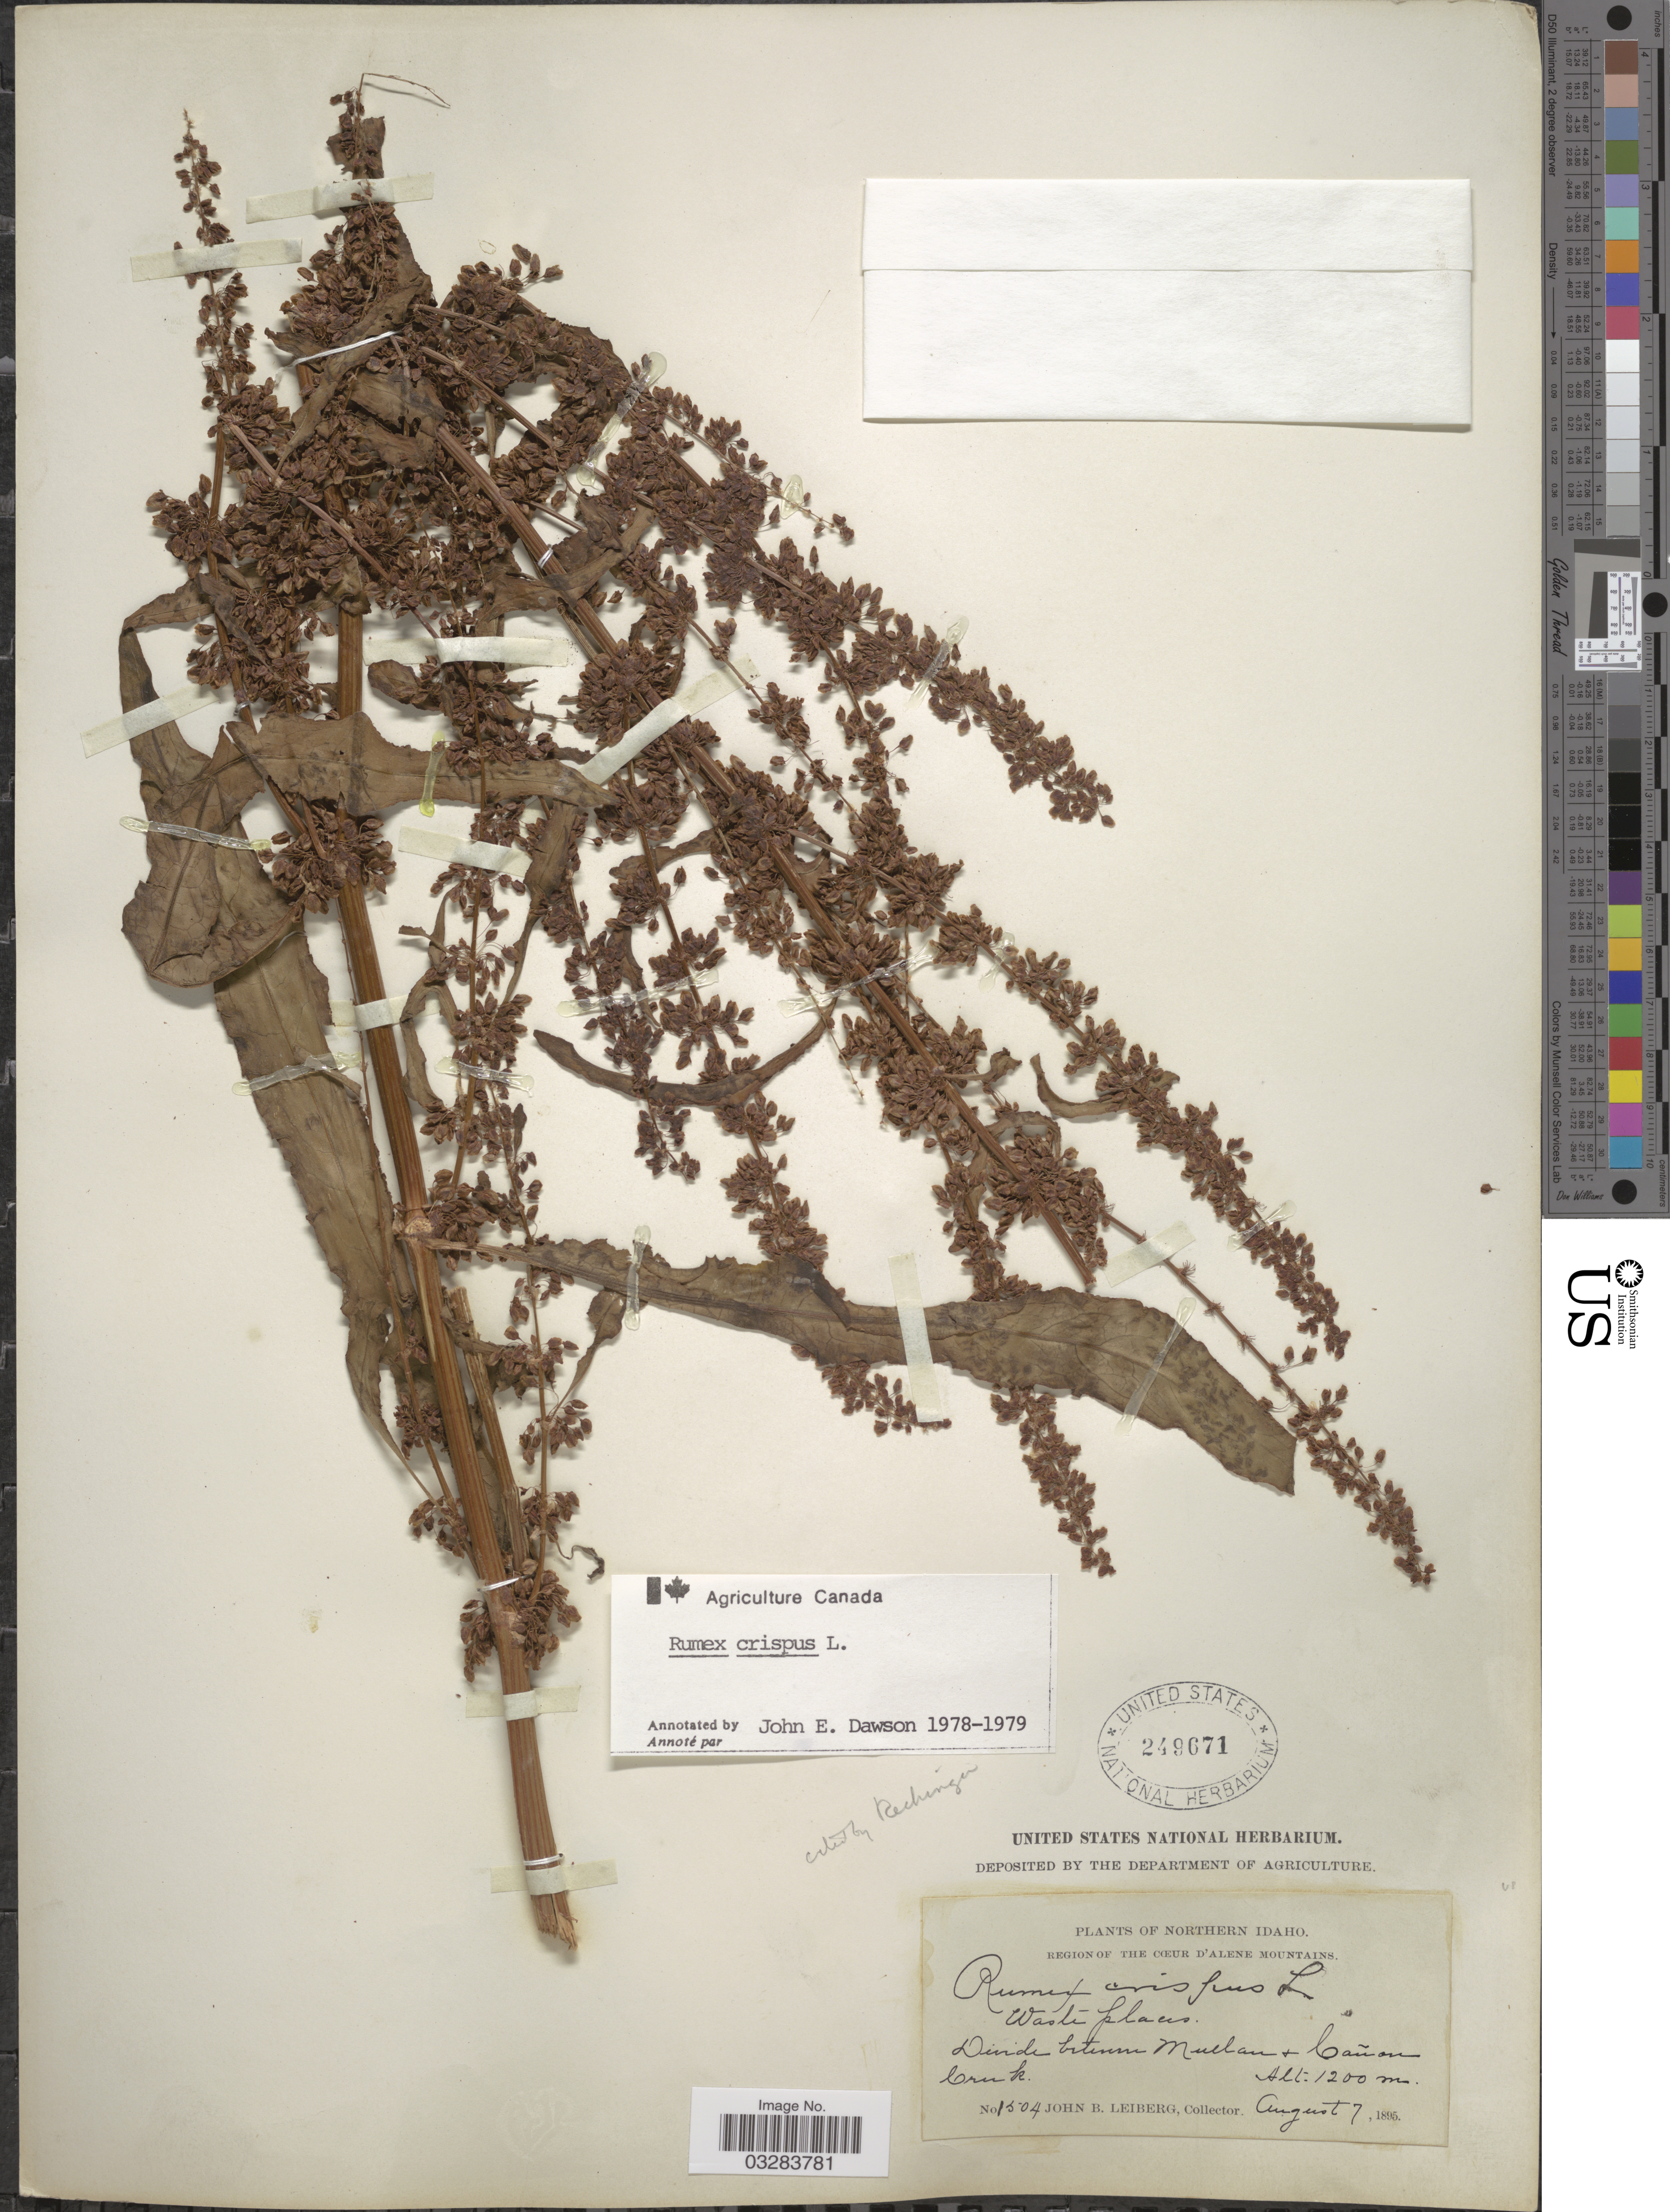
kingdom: Plantae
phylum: Tracheophyta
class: Magnoliopsida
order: Caryophyllales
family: Polygonaceae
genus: Rumex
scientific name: Rumex crispus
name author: L.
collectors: J. B. Leiberg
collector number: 1504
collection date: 1895-08-07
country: United States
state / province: Idaho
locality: Northern Idaho, Region of the Cœur d'Alene Mountains. Divide between Mullan & Cañon Creek.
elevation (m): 1200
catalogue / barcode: US 249671